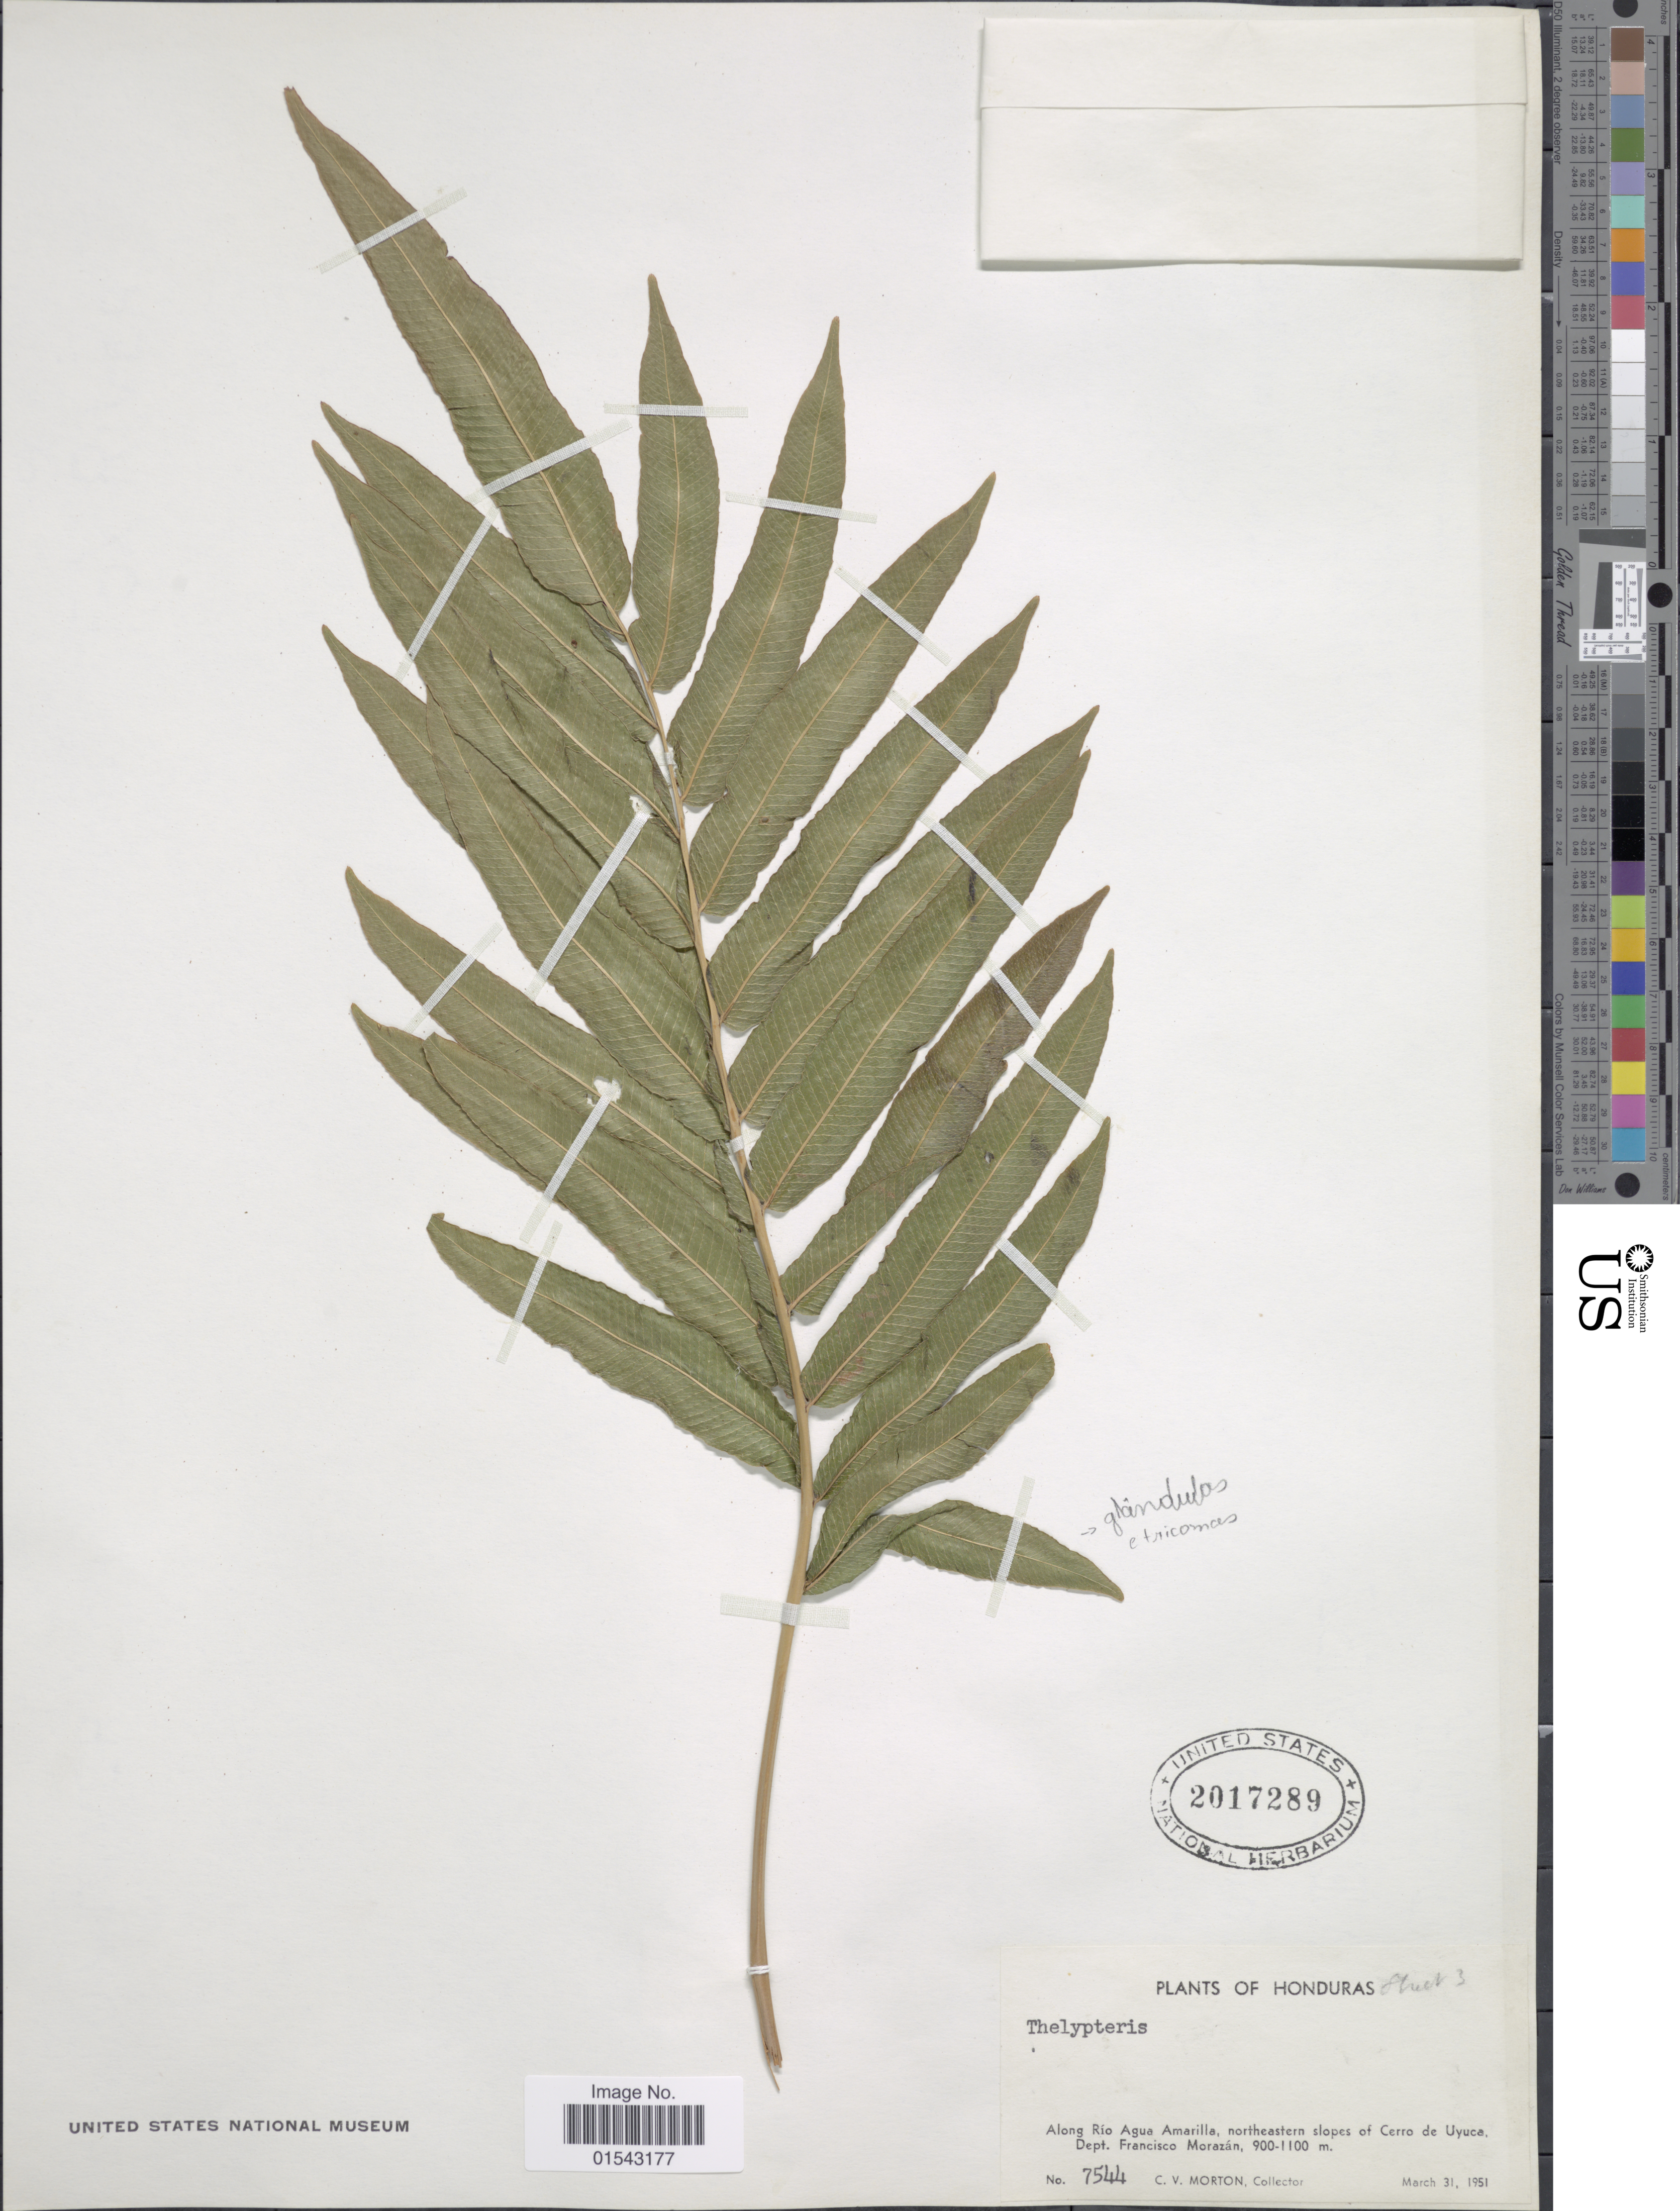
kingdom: Plantae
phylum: Tracheophyta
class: Polypodiopsida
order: Polypodiales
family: Thelypteridaceae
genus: Meniscium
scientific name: Meniscium arborescens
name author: Humb. & Bonpl. ex Willd.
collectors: C. V. Morton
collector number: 7544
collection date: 1951-03-31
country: Honduras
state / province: Fco. Morazán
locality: Honduras, along Rio Agua Amarilla, northeastern slopes of Cerro de Uyuca, Dept. Francisco Morazan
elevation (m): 900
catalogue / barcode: US 2017289